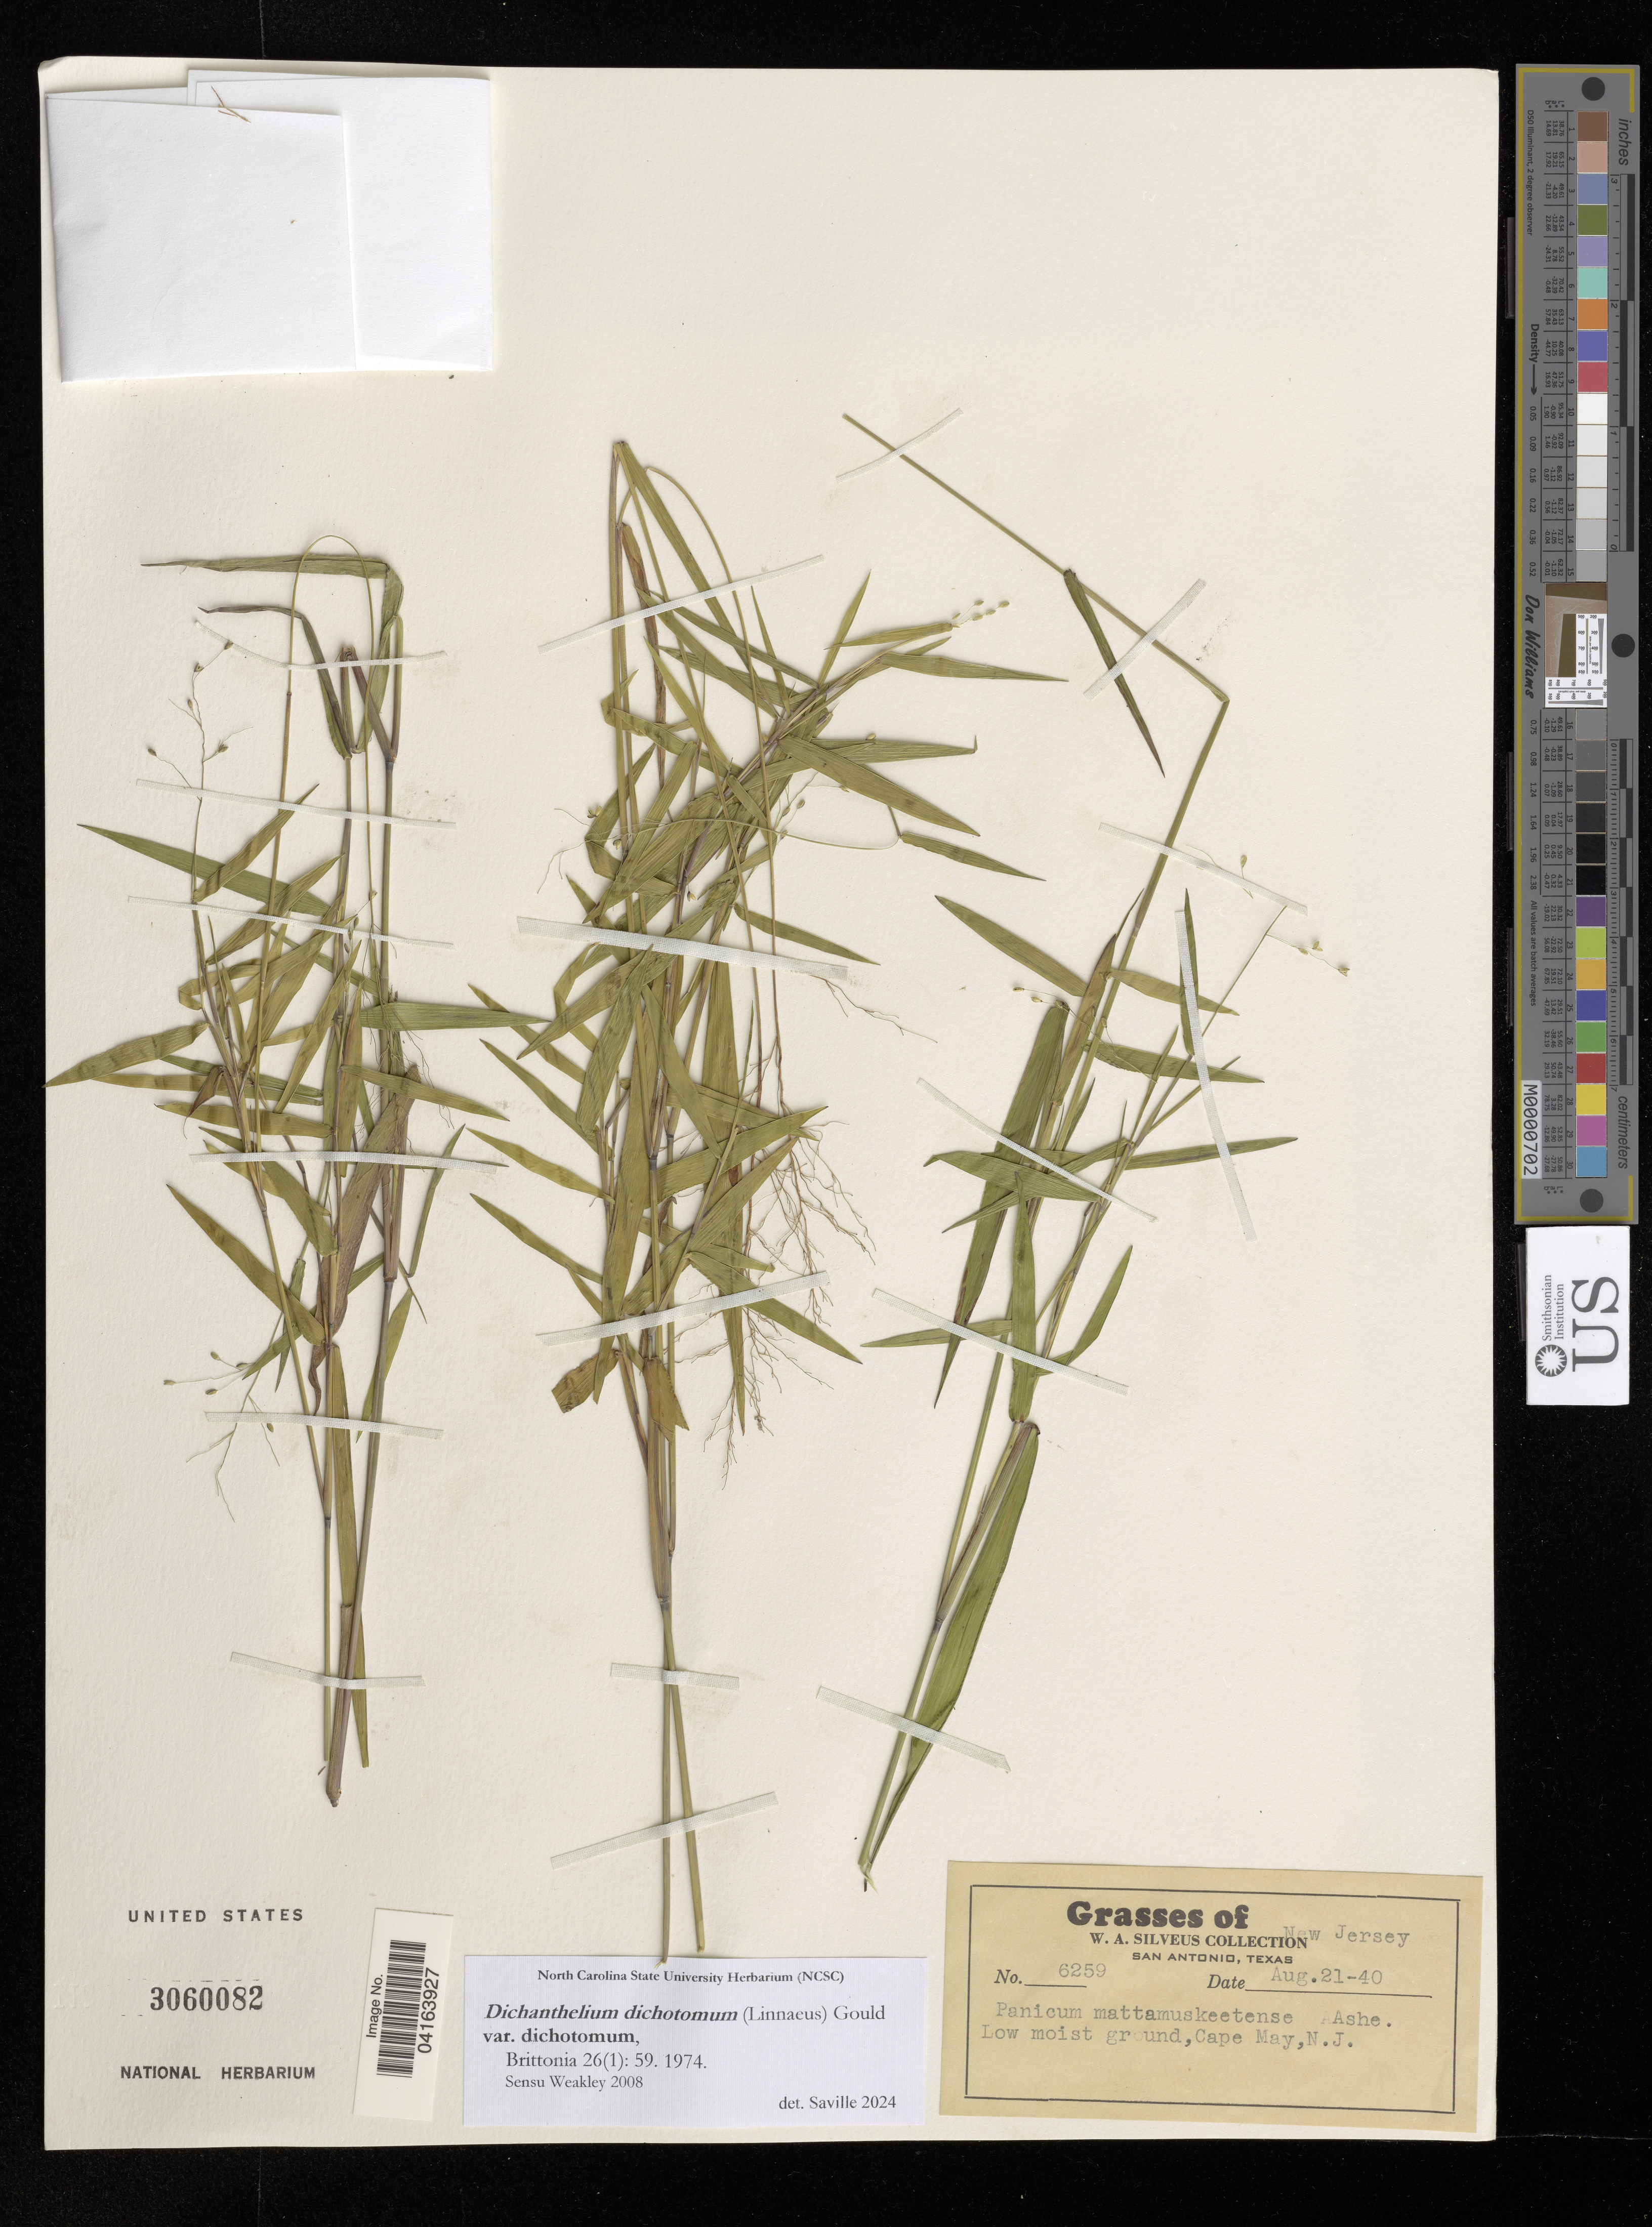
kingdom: Plantae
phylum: Tracheophyta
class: Liliopsida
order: Poales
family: Poaceae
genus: Dichanthelium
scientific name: Dichanthelium dichotomum var. dichotomum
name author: (L.) Gould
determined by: Saville, A. C., (NCSC), North Carolina State University (UNITED STATES)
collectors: W. Silveus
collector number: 6259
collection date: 1940-08-21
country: United States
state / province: New Jersey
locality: Cape May.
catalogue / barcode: US 3060082